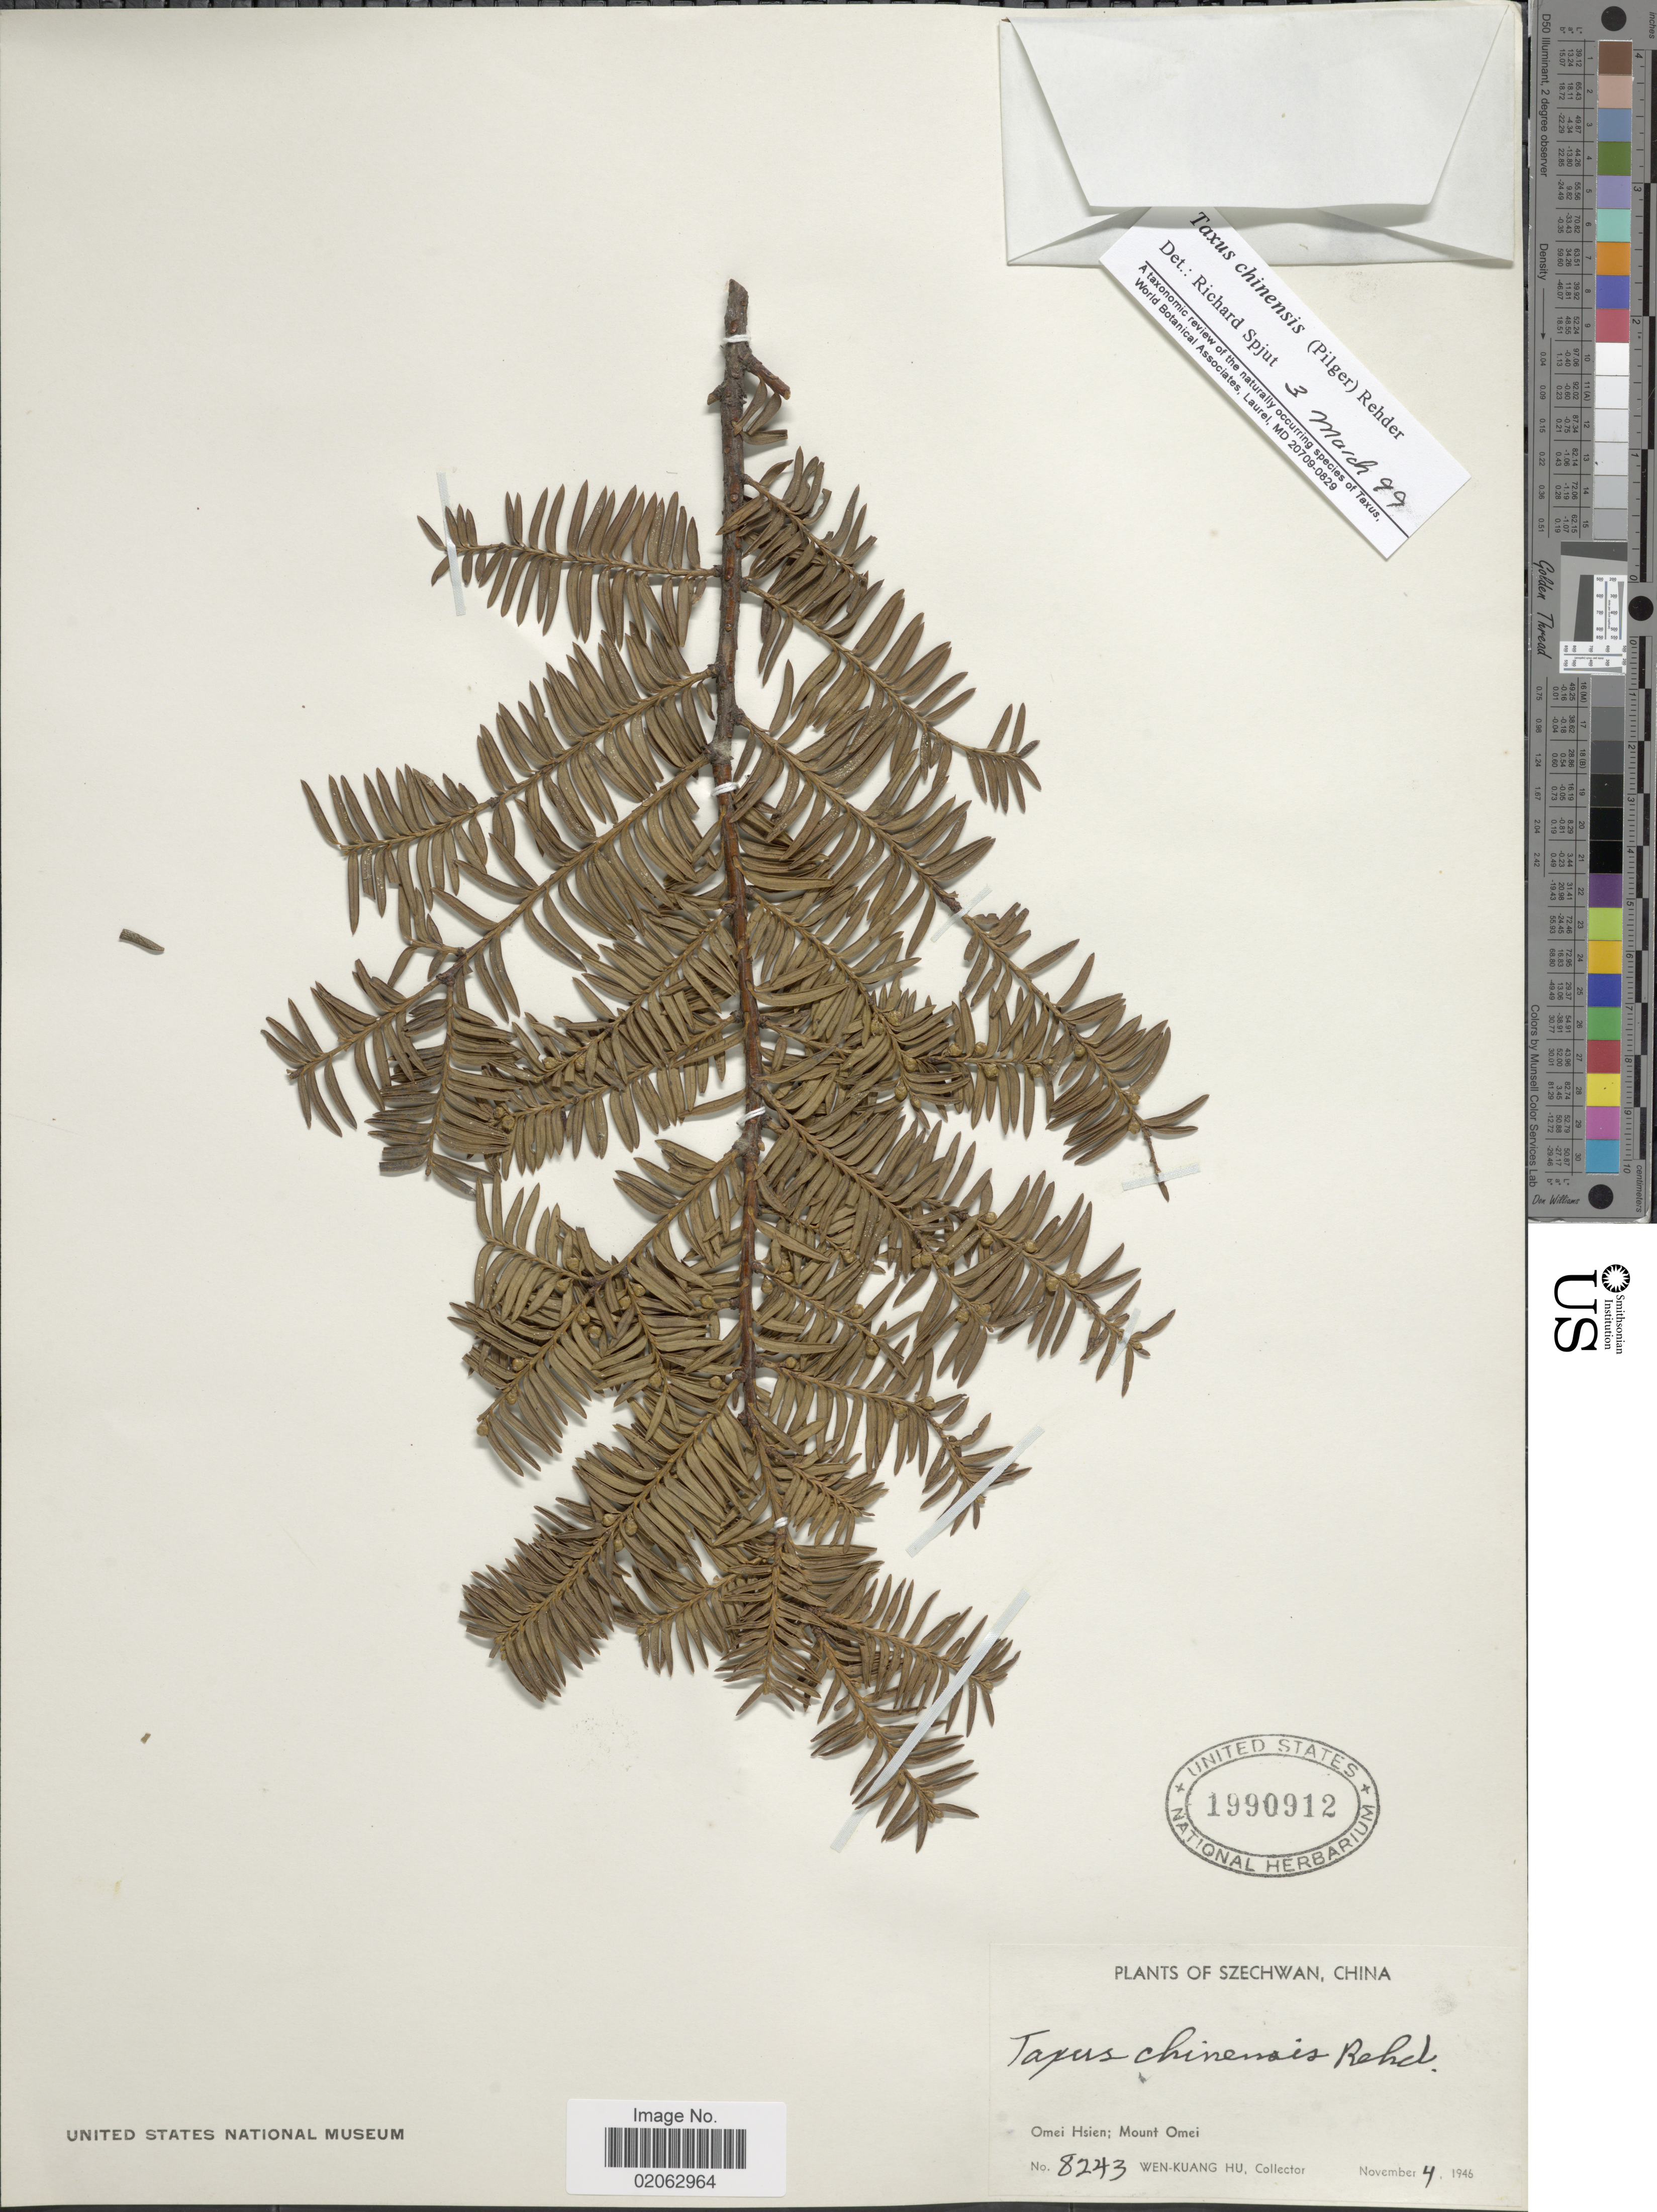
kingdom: Plantae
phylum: Tracheophyta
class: Pinopsida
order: Pinales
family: Taxaceae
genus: Taxus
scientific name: Taxus celebica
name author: (Warb.) H.L. Li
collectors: W. K. Hu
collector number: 8243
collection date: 1946-11-04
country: China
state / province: Sichuan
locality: Szechwan, Omei Hsien; Mount Omei.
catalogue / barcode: US 1990912